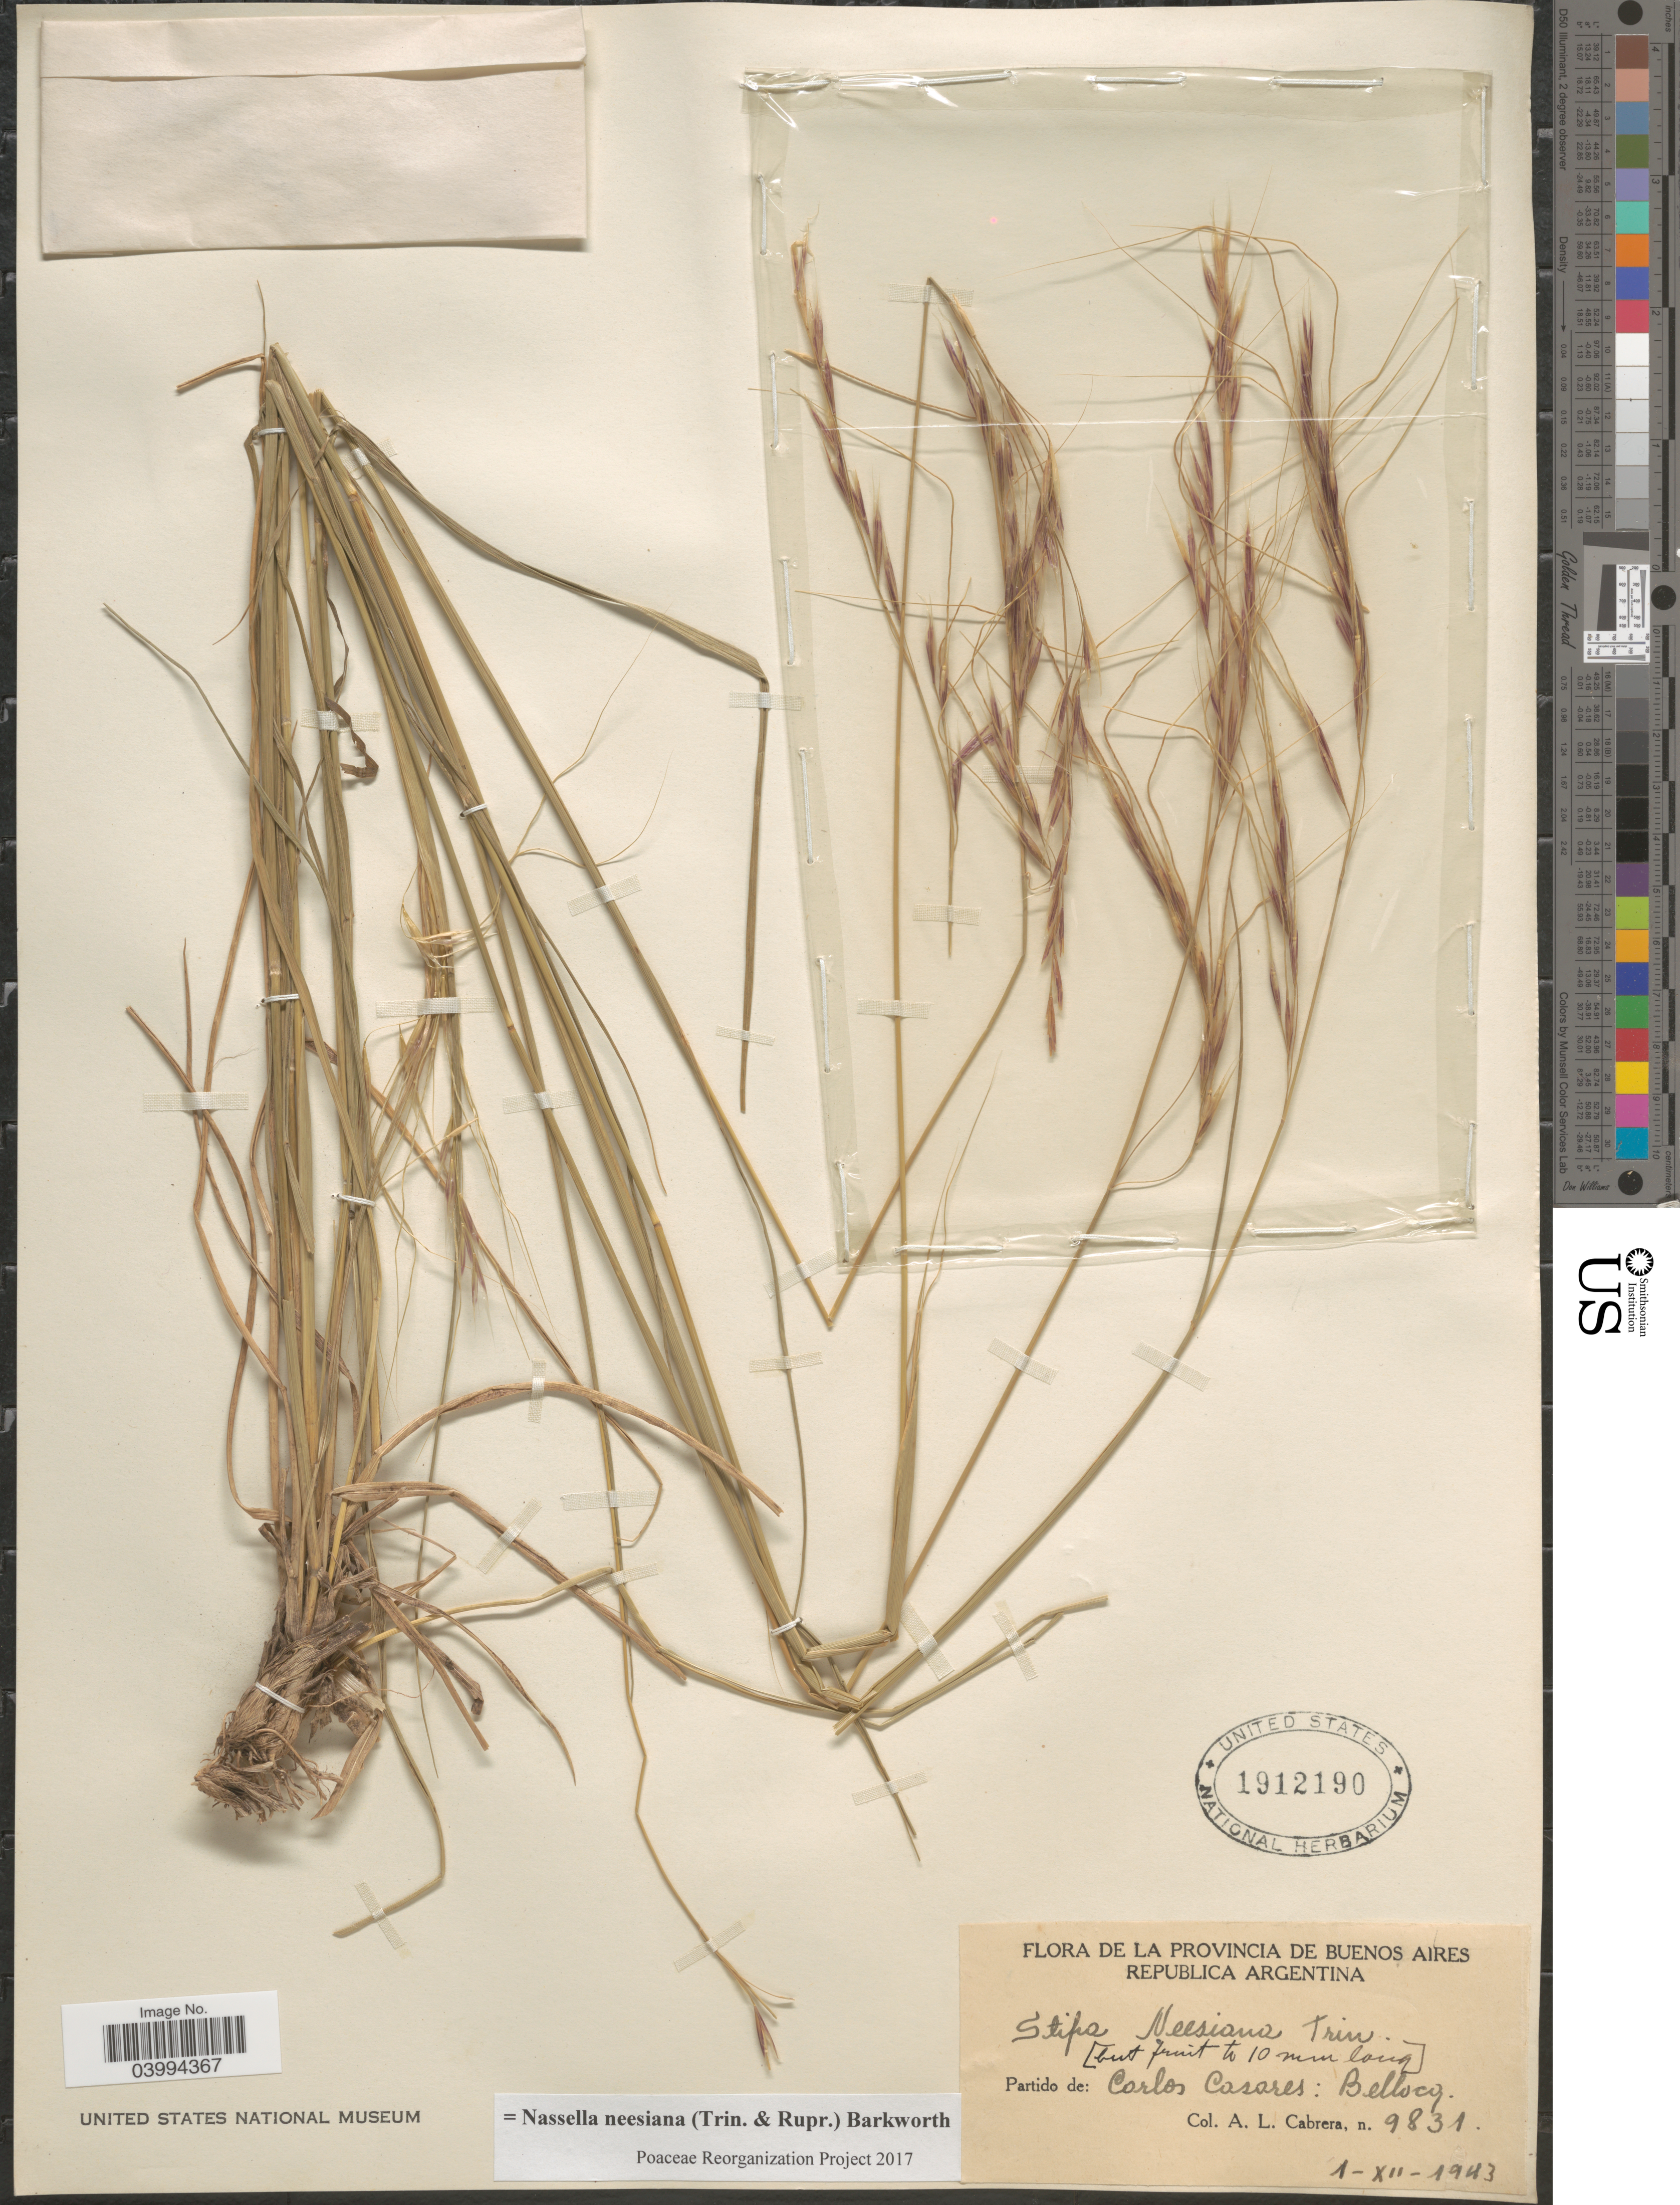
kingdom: Plantae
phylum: Tracheophyta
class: Liliopsida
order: Poales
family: Poaceae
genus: Nassella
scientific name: Nassella neesiana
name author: (Trin. & Rupr.) Barkworth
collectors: A. L. Cabrera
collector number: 9831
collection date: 1943-12-01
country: Argentina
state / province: Buenos Aires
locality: Partido de: Carlos Casares: Belloco.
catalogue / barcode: US 1912190